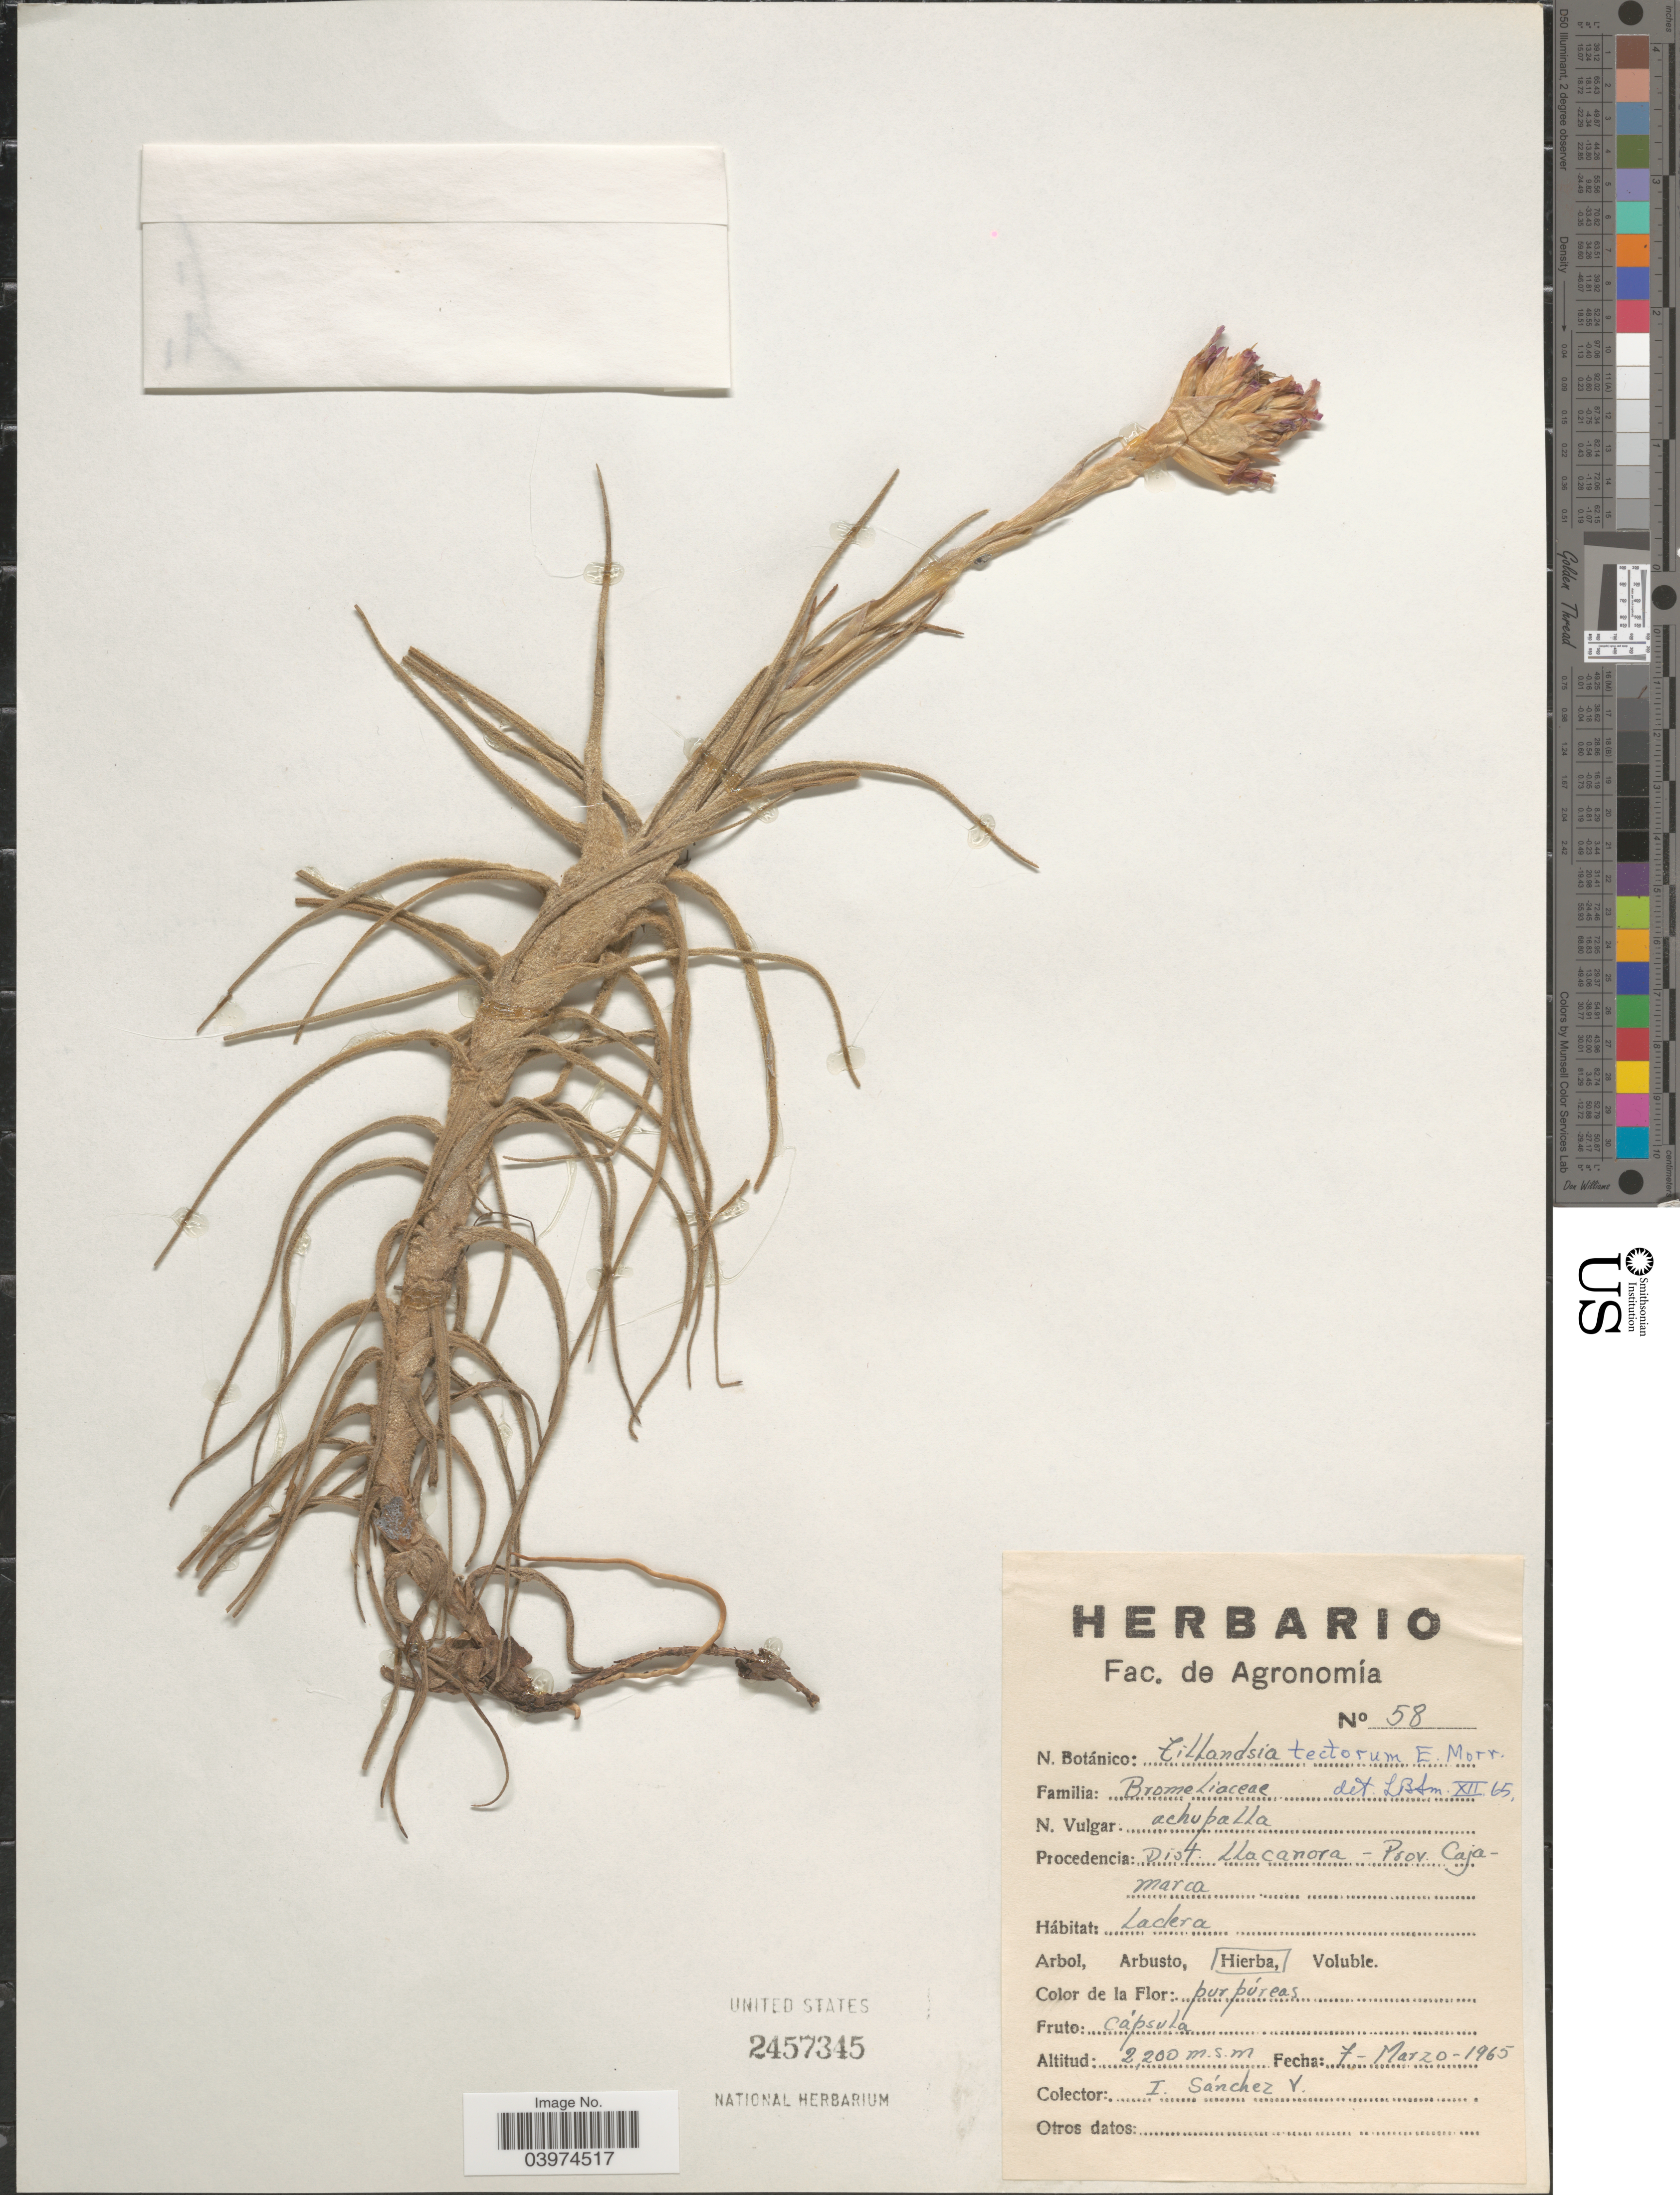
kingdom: Plantae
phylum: Tracheophyta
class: Liliopsida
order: Poales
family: Bromeliaceae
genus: Tillandsia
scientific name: Tillandsia tectorum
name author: É. Morren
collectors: I. Sánchez Vega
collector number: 58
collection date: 1965-03-07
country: Peru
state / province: Cajamarca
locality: Procedencia: Dist. Llacanora.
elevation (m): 2200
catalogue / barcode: US 2457345